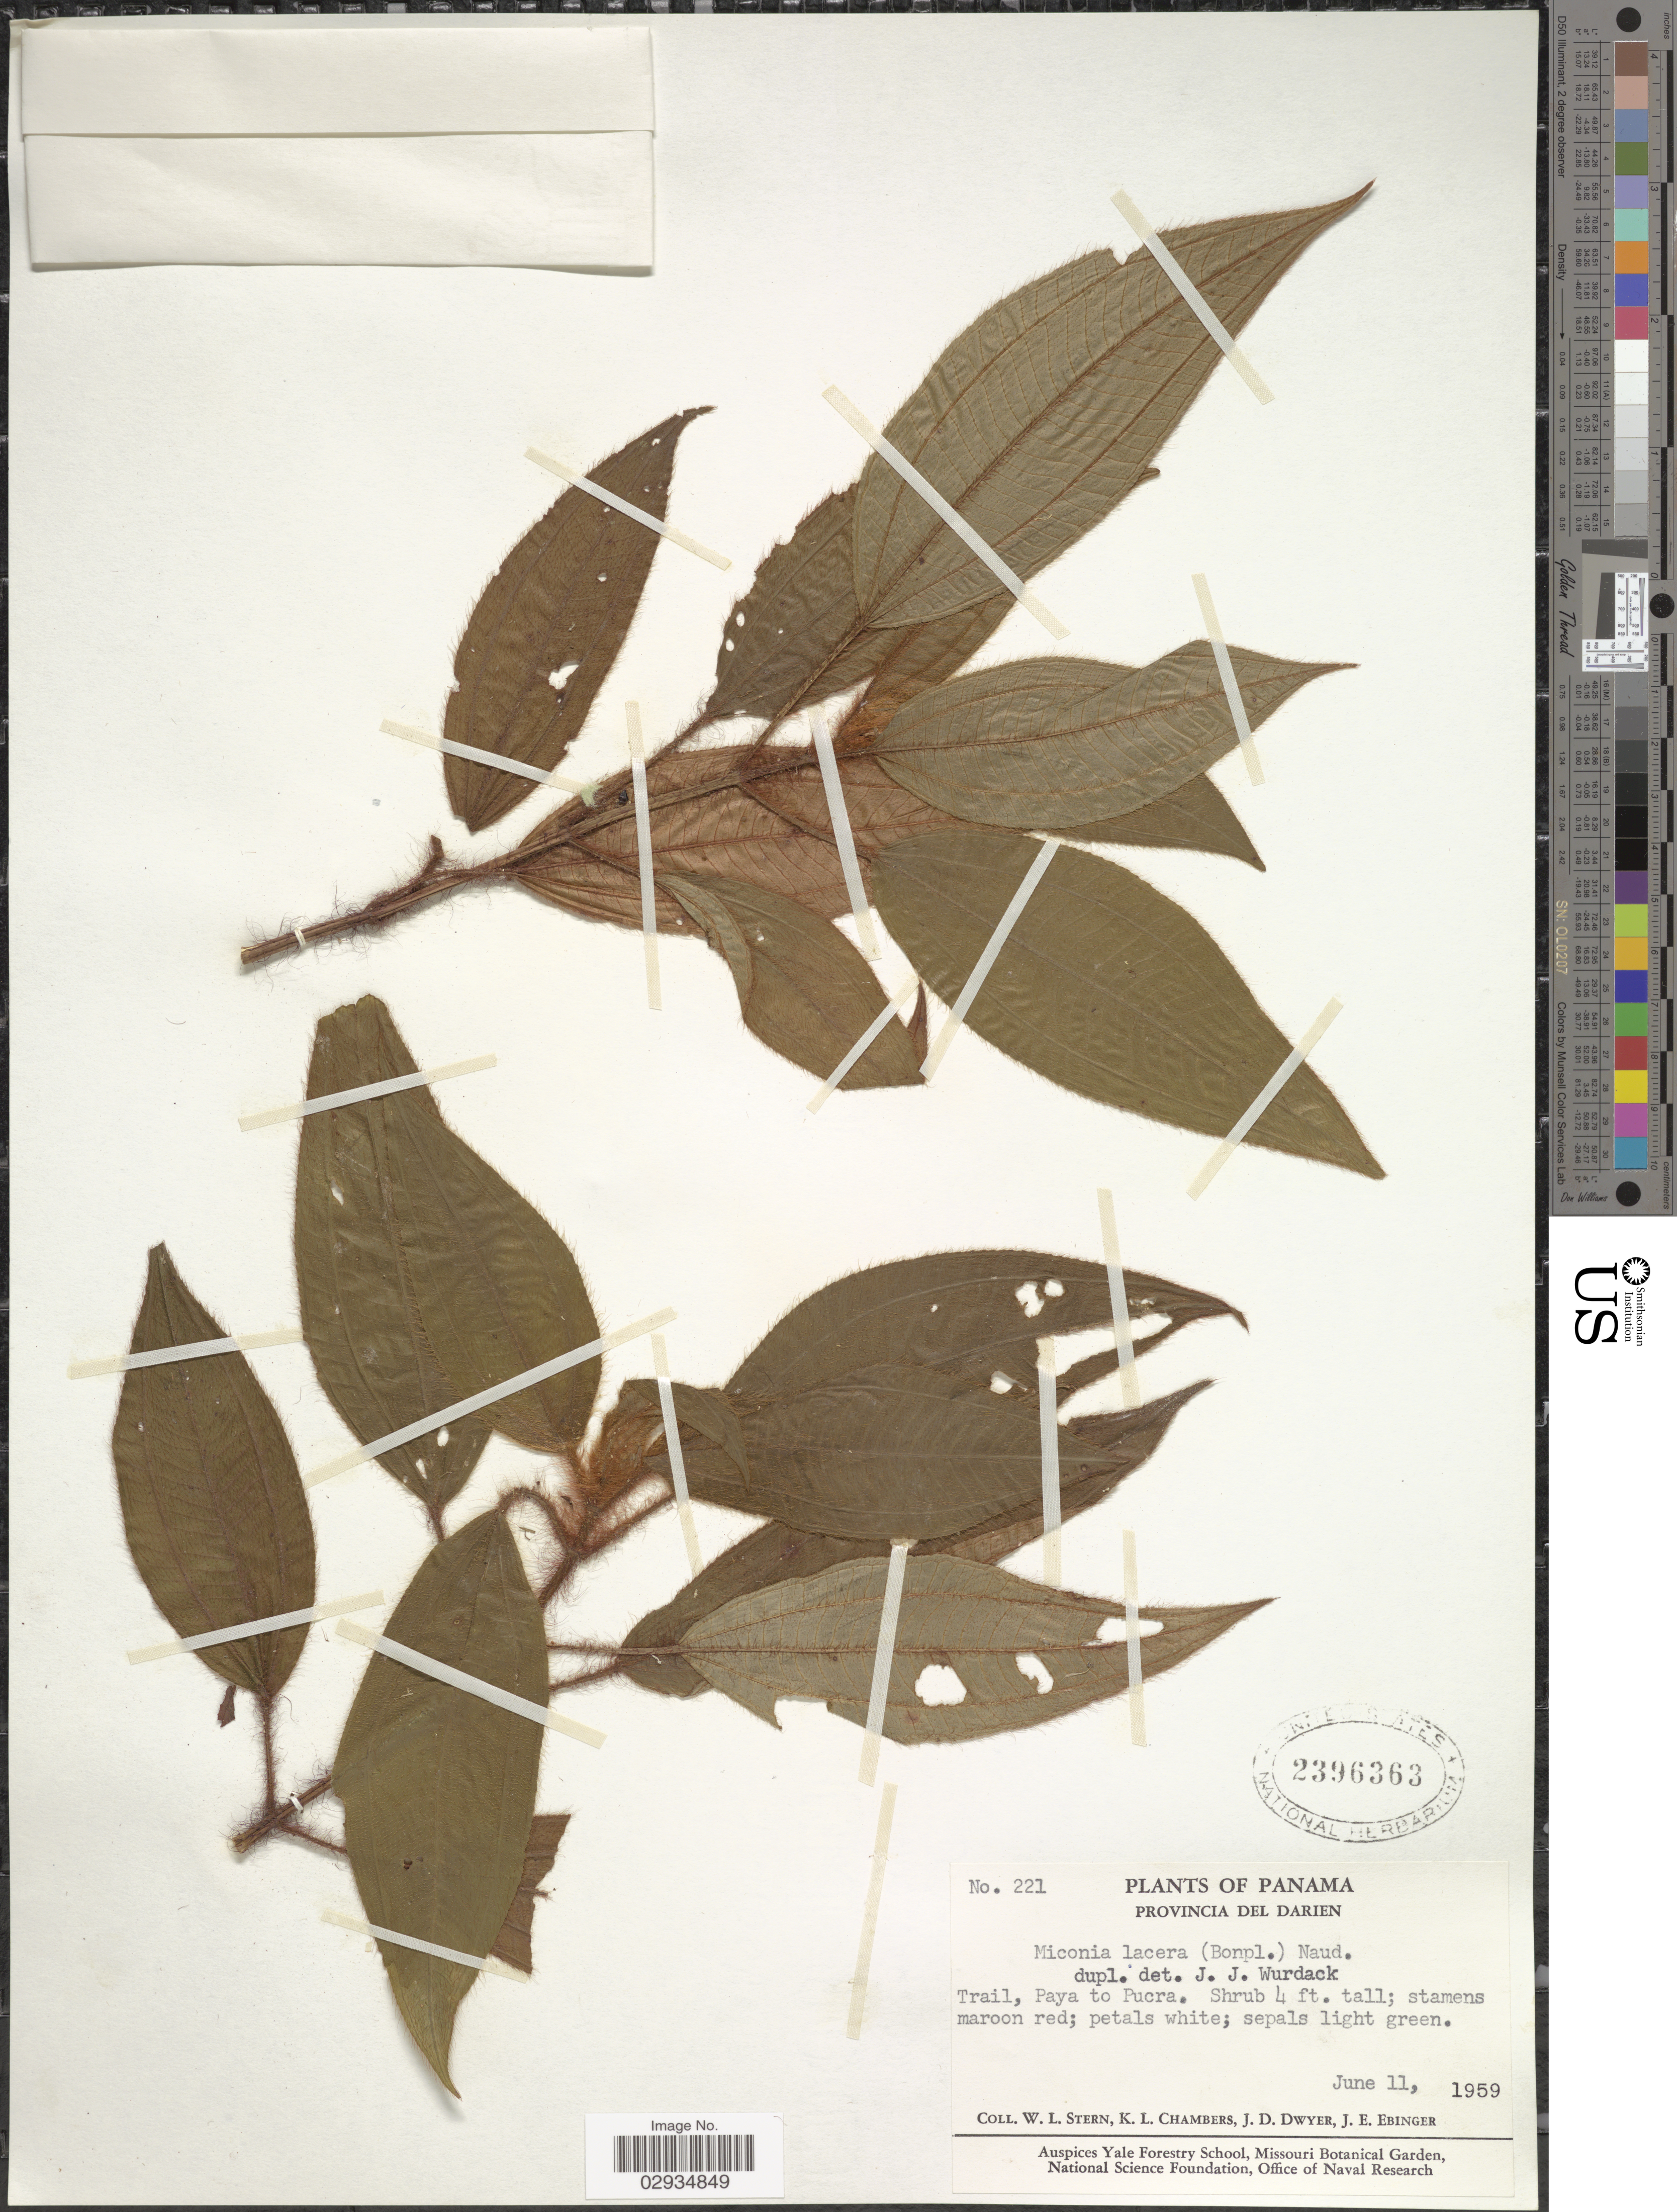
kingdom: Plantae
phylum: Tracheophyta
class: Magnoliopsida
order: Myrtales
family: Melastomataceae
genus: Miconia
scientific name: Miconia lacera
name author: (Bonpl.) Naudin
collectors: W. L. Stern, K. Chambers, J. D. Dwyer & J. Ebinger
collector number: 221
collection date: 1959-06-11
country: Panama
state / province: Darién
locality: Trail, Paya to Pucra.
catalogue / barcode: US 2396363